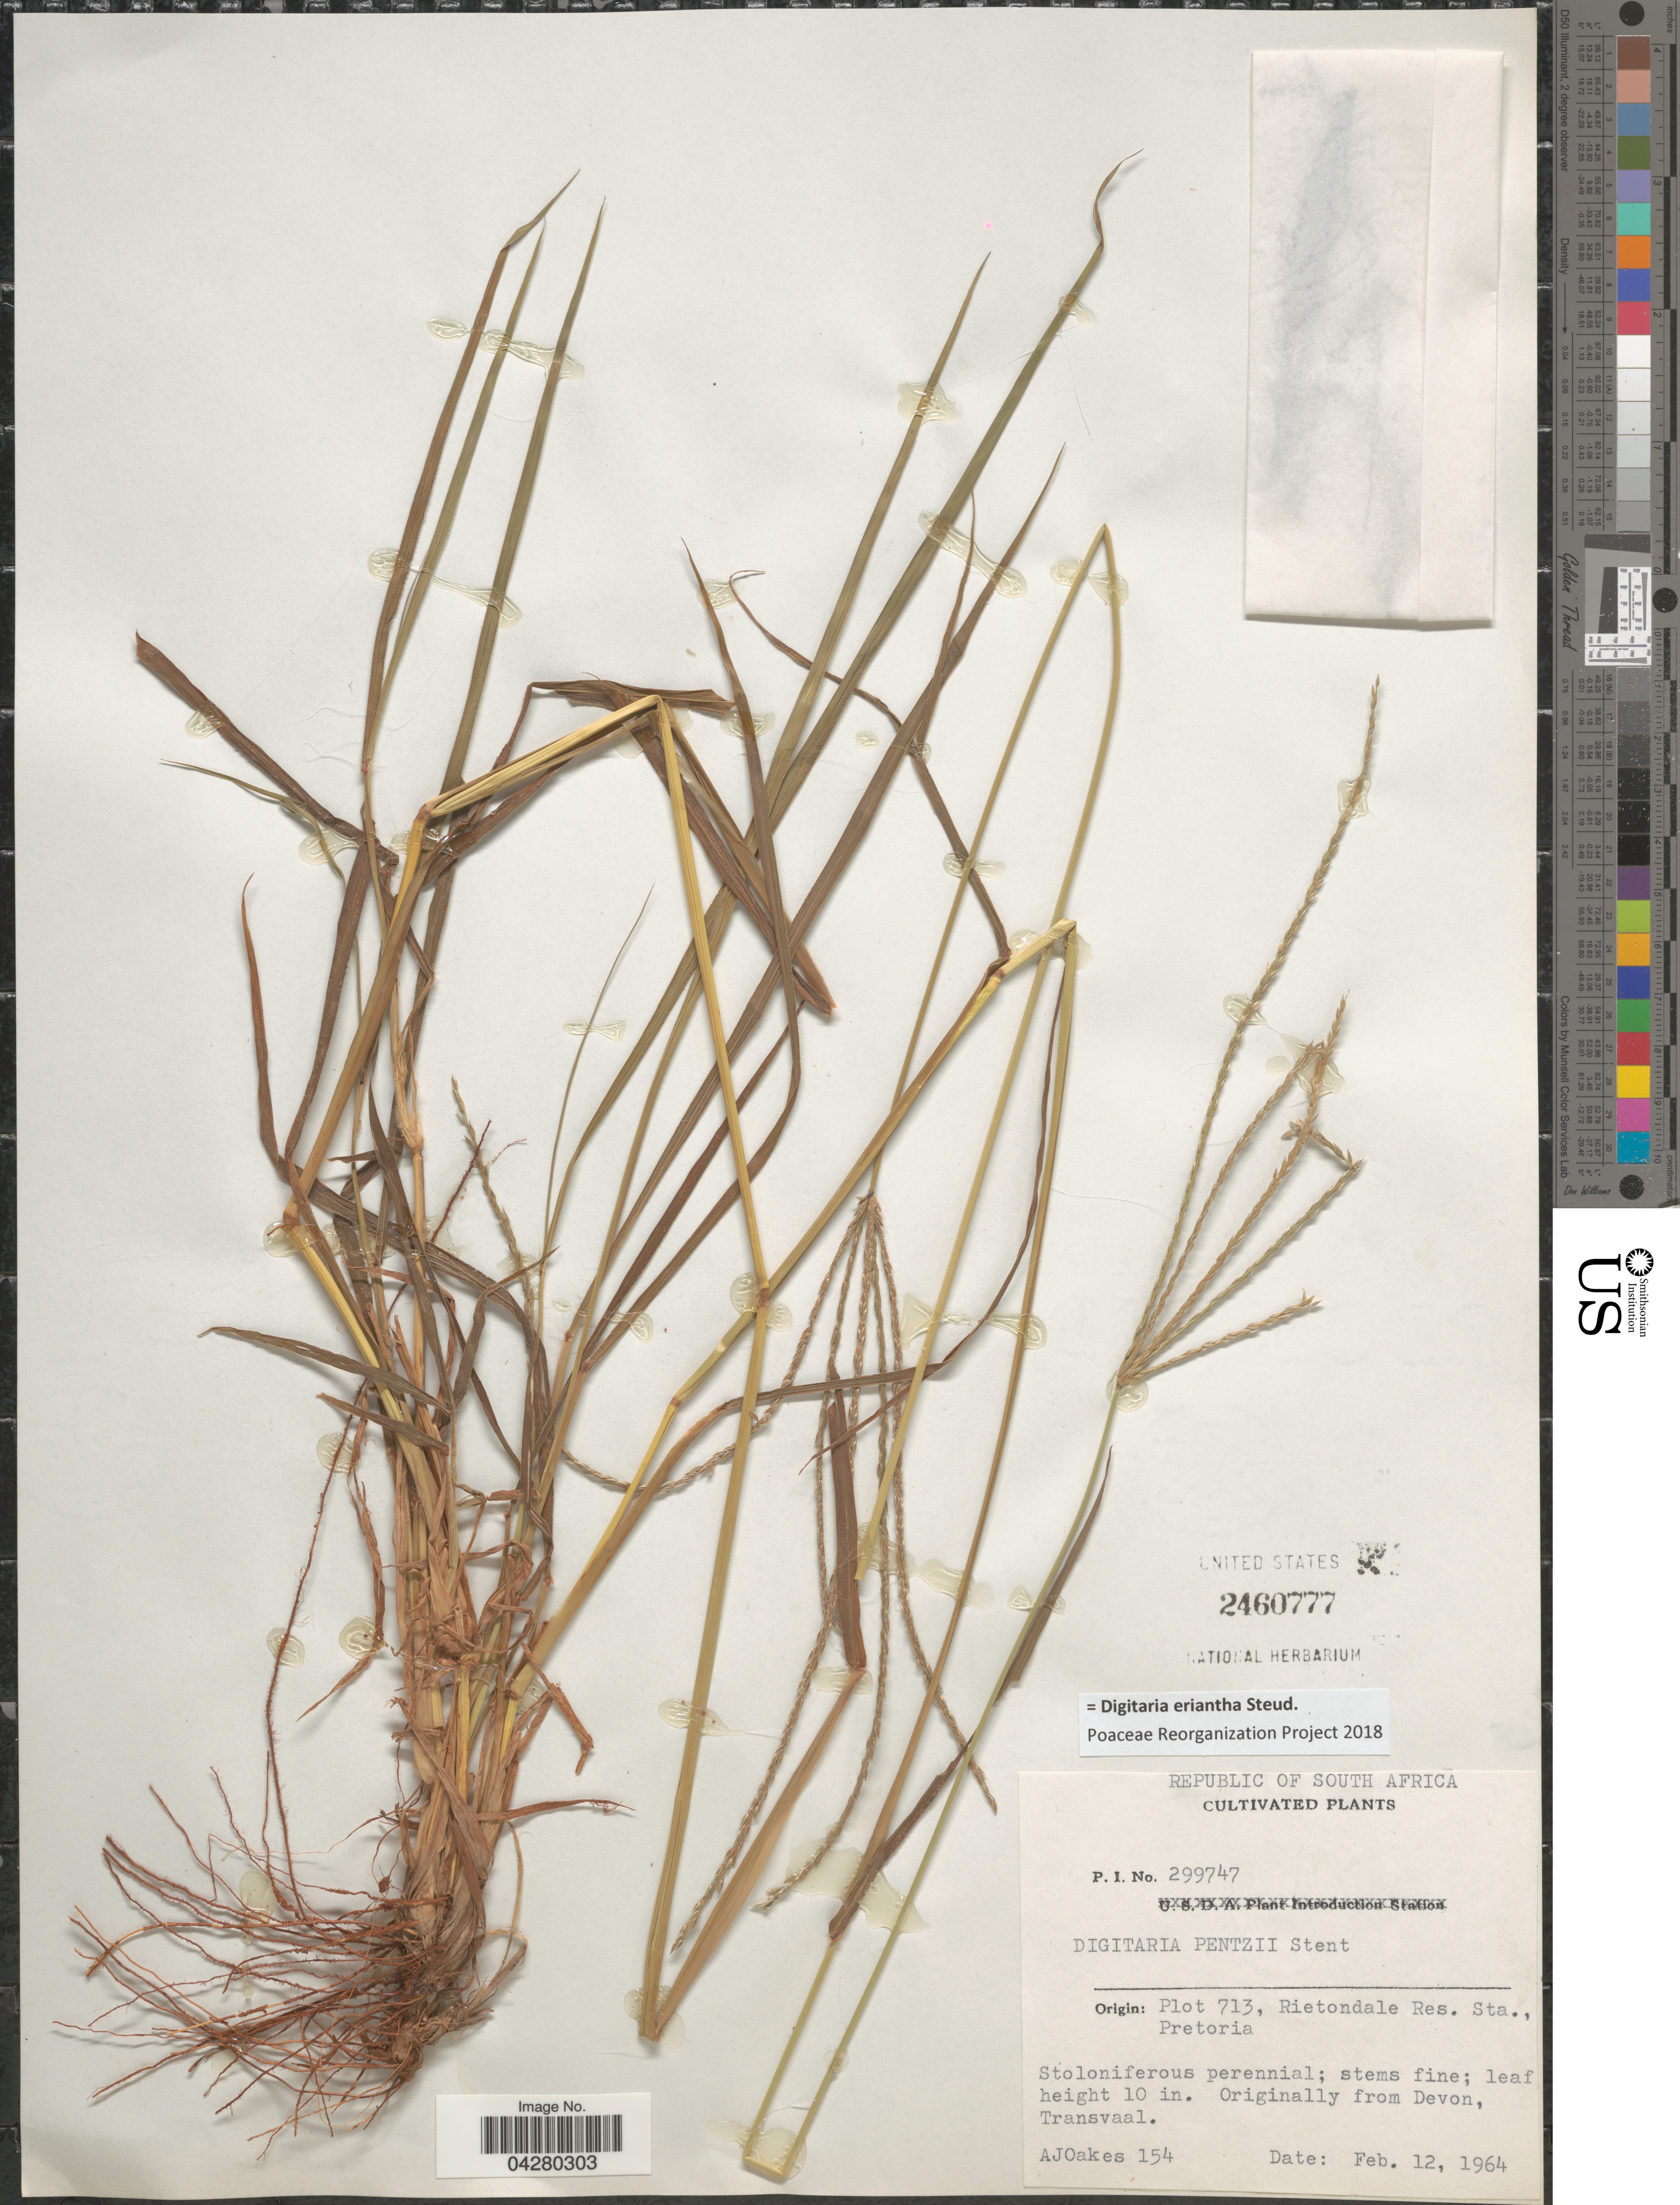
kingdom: Plantae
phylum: Tracheophyta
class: Liliopsida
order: Poales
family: Poaceae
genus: Digitaria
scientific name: Digitaria eriantha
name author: Steud.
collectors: A. Oakes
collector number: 154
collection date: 1964-02-12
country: South Africa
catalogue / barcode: US 2460777